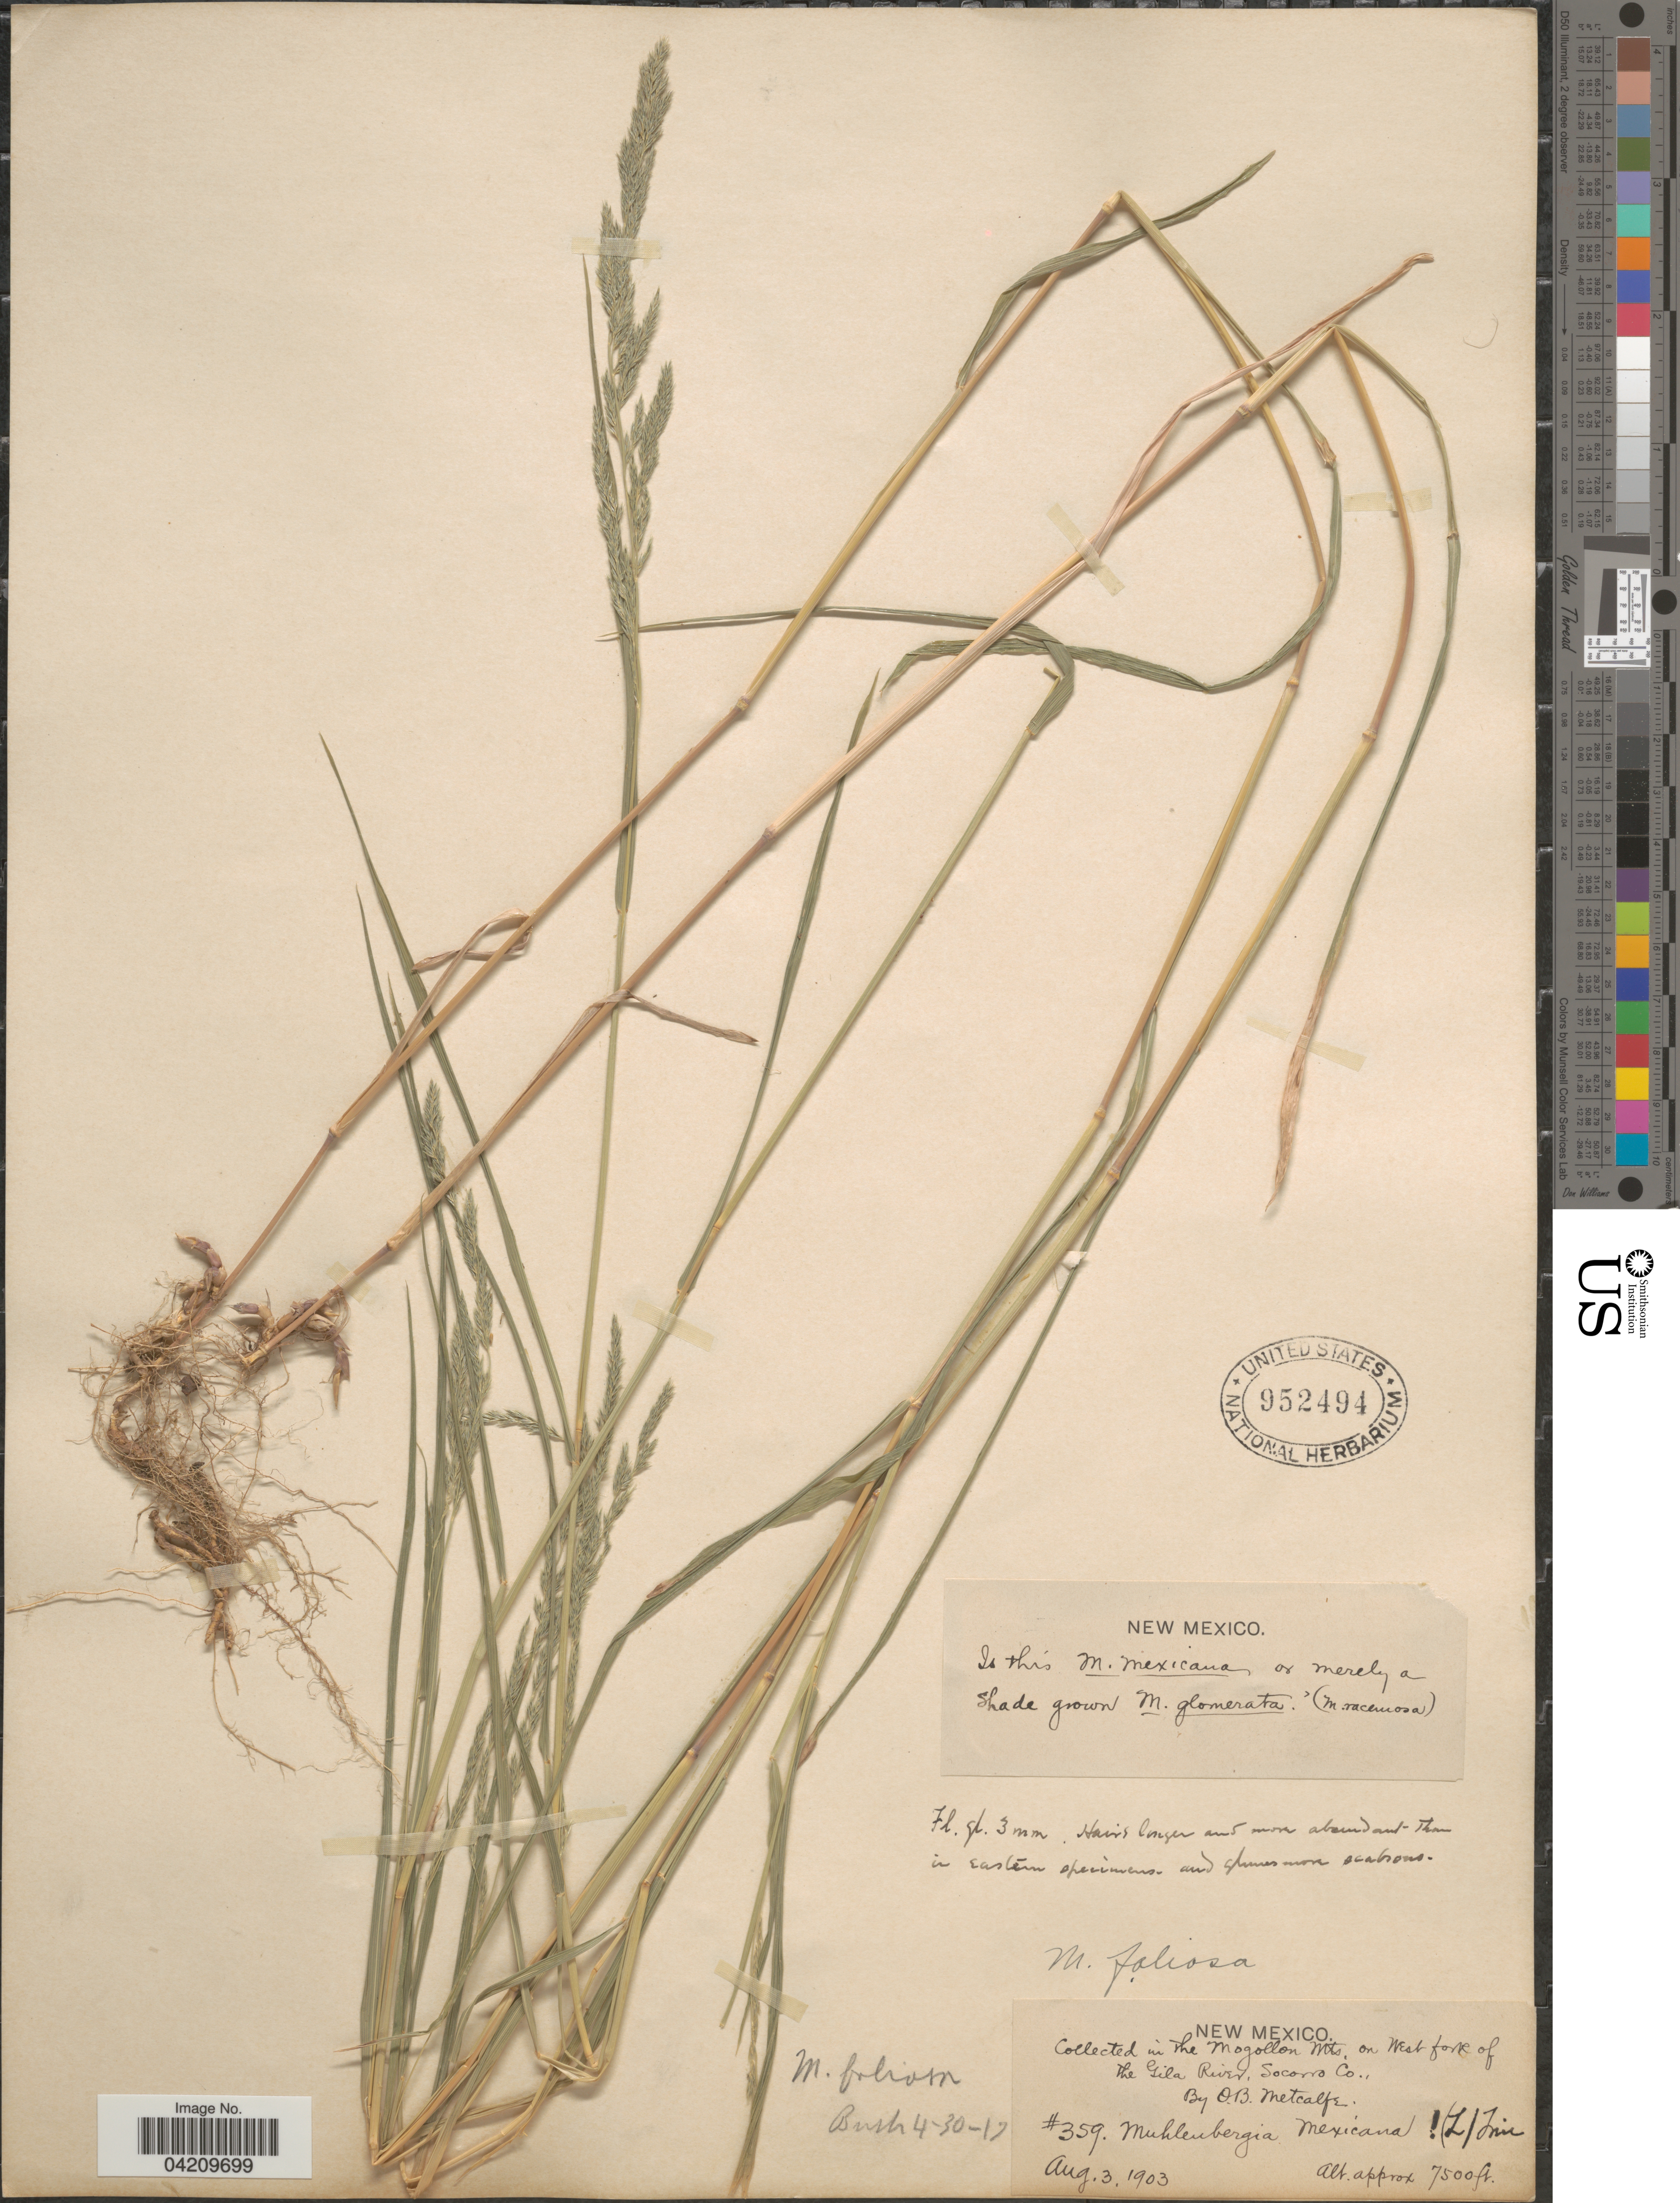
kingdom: Plantae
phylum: Tracheophyta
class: Liliopsida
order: Poales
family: Poaceae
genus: Muhlenbergia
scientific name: Muhlenbergia mexicana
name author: (L.) Trin.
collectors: O. B. Metcalfe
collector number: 359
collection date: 1903-08-03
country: United States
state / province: New Mexico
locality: In the Mogollon Mts. on West fork of the Gila River, Socorro Co.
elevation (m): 2286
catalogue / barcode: US 952494